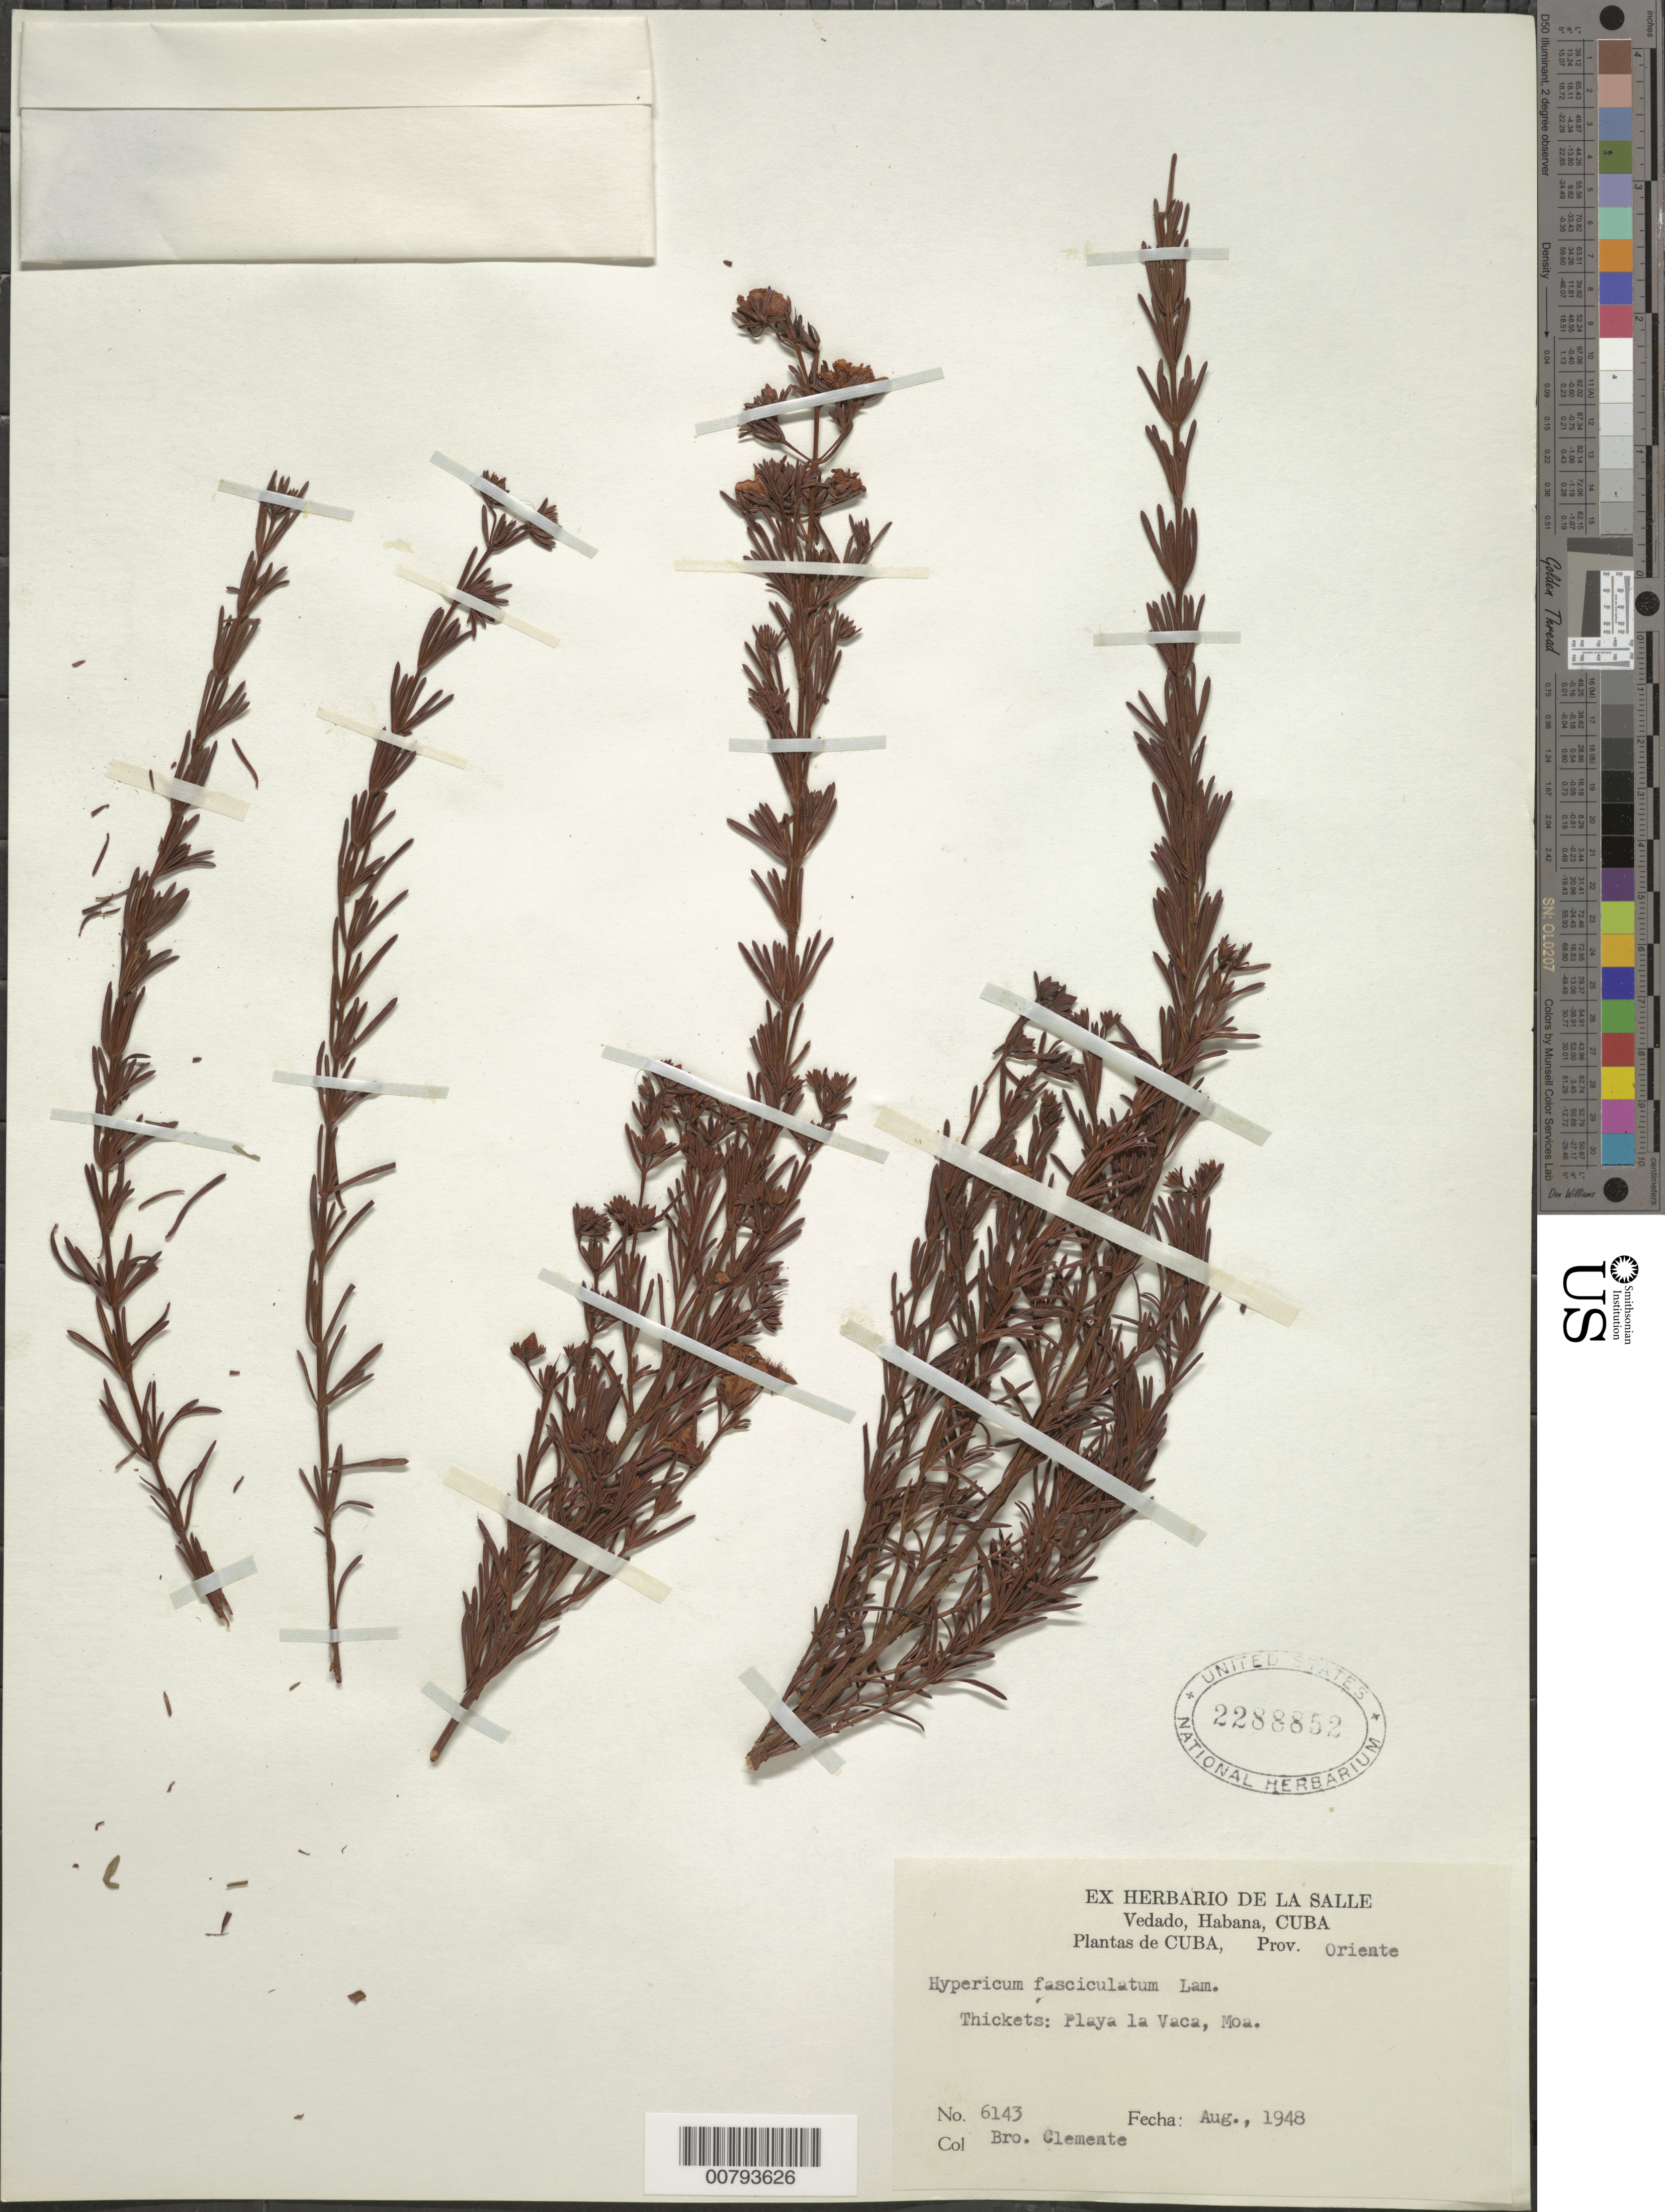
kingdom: Plantae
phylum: Tracheophyta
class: Magnoliopsida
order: Malpighiales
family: Hypericaceae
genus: Hypericum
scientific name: Hypericum fasciculatum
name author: Lam.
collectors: Bro. Clemente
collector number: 6143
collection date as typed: Aug 1948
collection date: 1948-08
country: Cuba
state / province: Oriente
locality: Vedado, Habana; Playa la Vaca, Moa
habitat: Thickets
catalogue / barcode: US 2288852